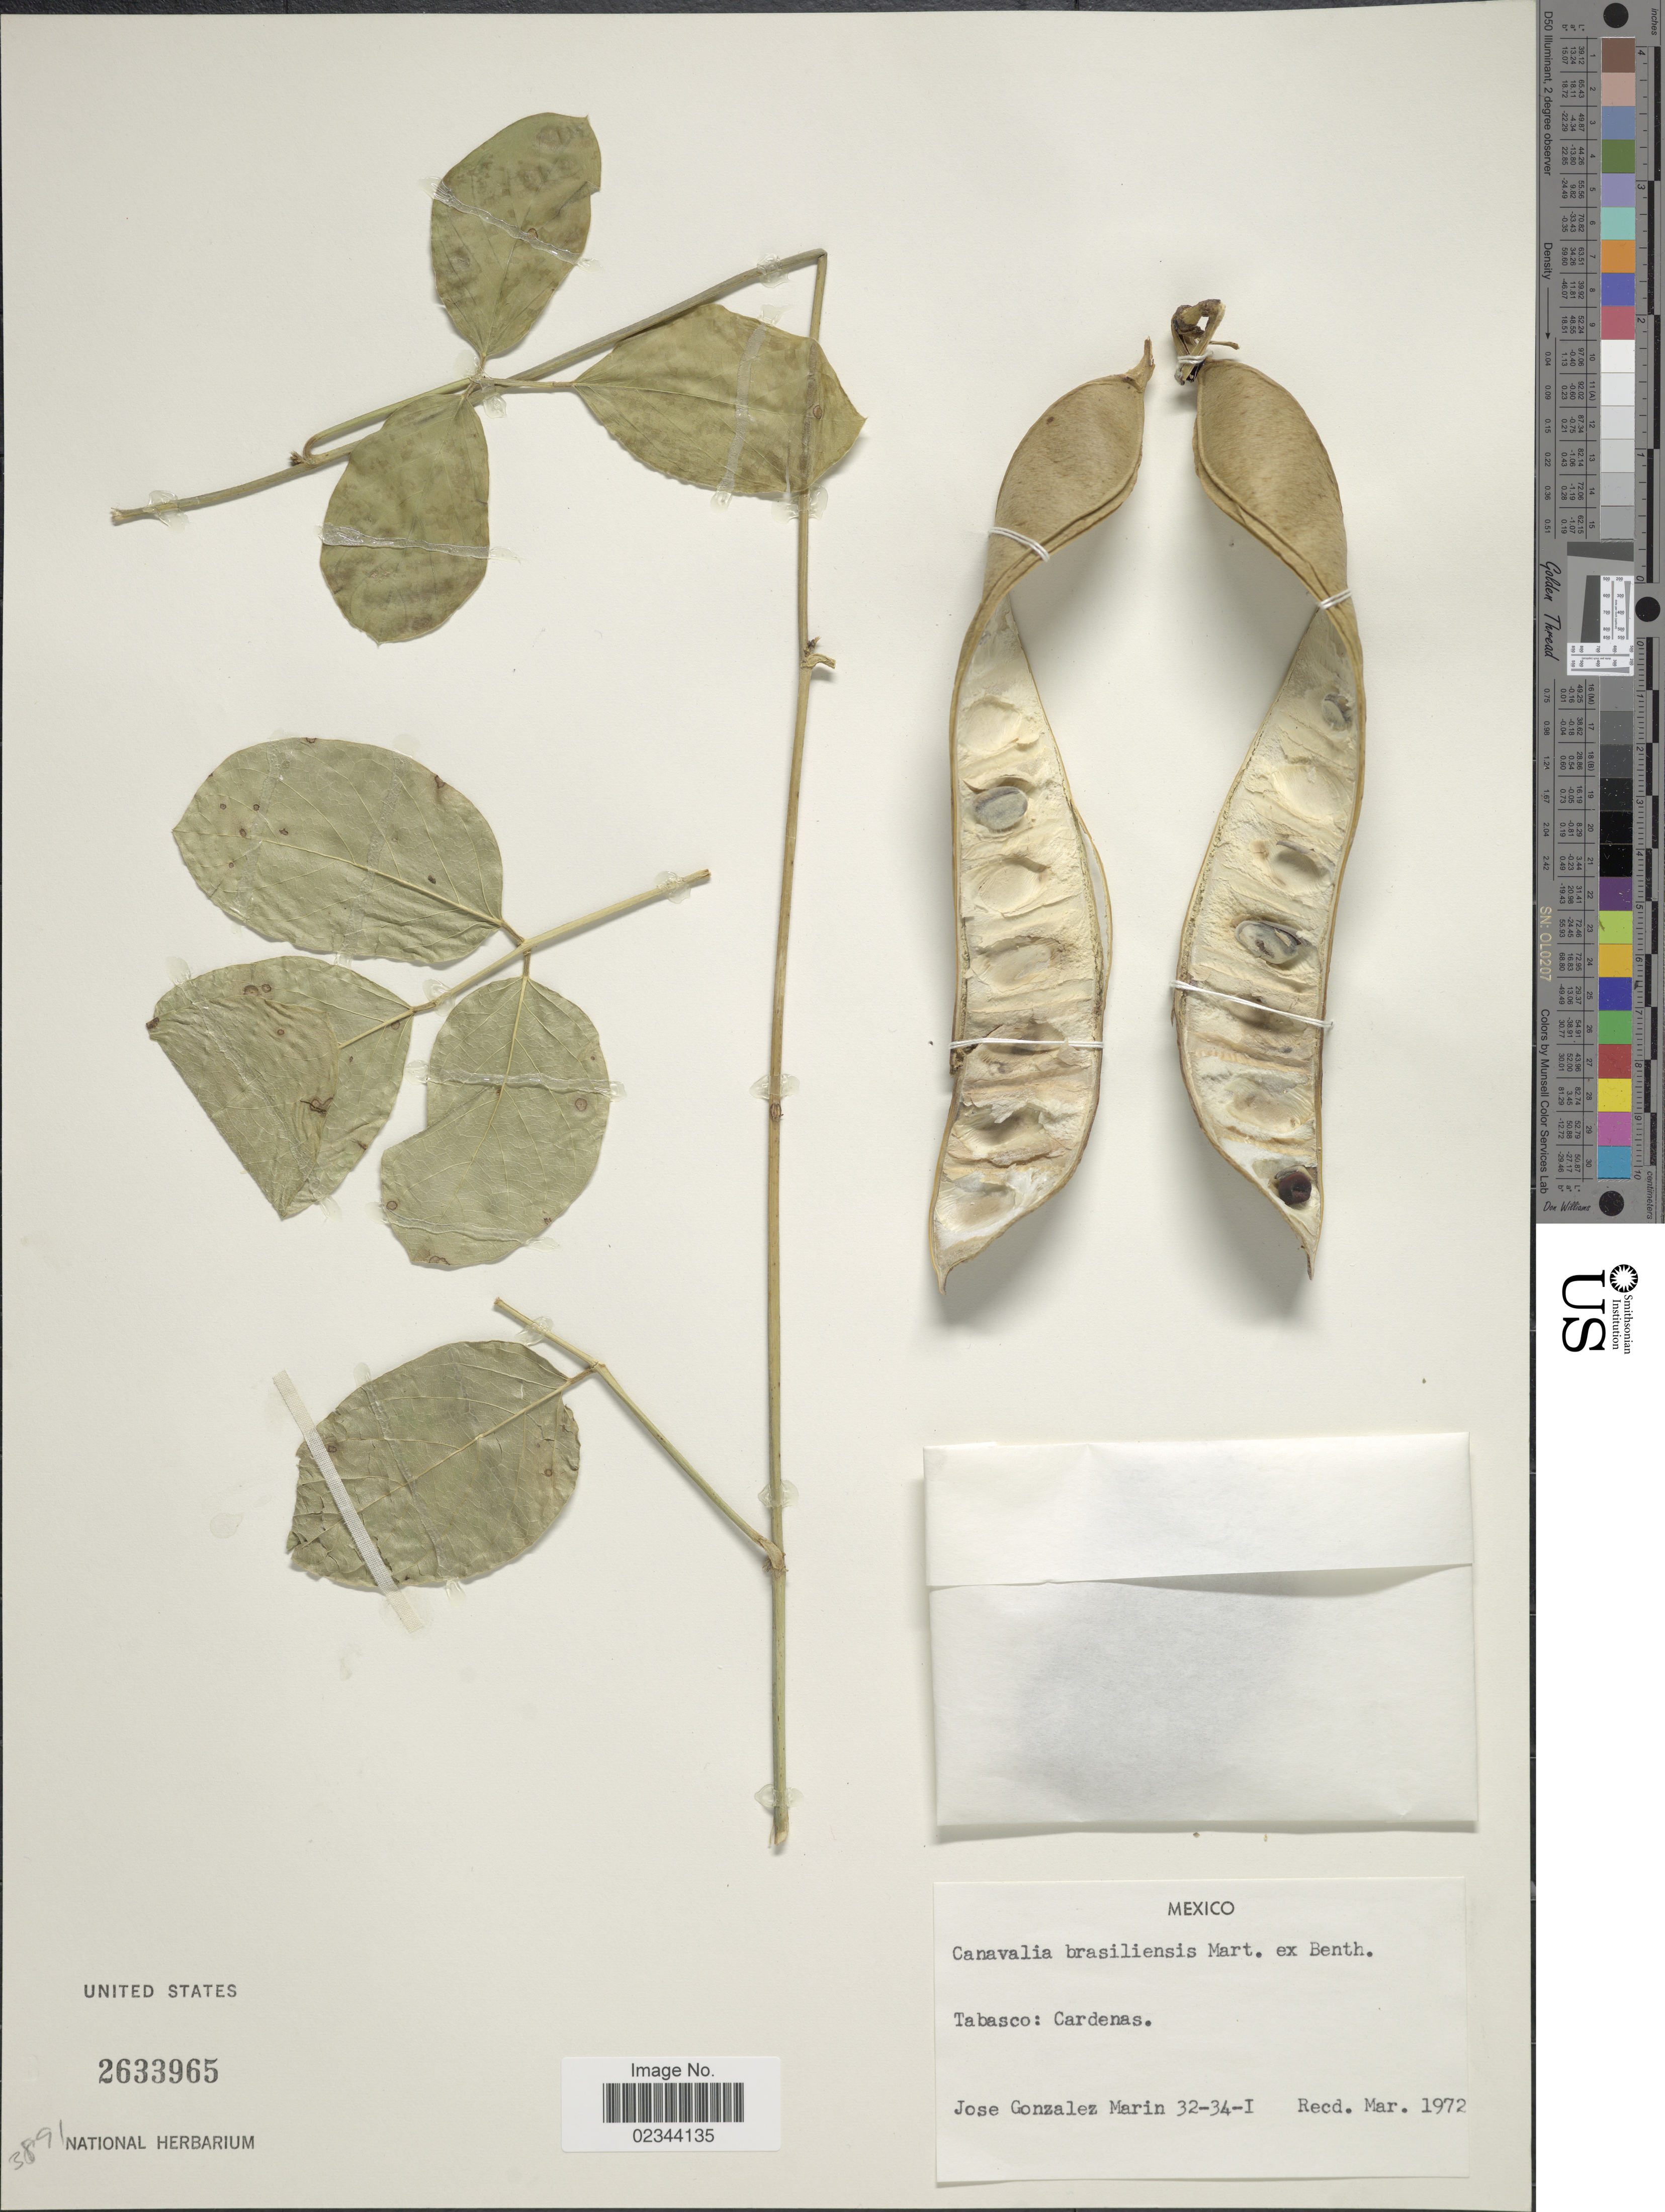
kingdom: Plantae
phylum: Tracheophyta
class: Magnoliopsida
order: Fabales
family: Fabaceae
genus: Canavalia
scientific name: Canavalia brasiliensis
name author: Mart. ex Benth.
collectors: J. Marin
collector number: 32-34-I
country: Mexico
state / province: Tabasco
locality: Cardenas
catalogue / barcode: US 2633965